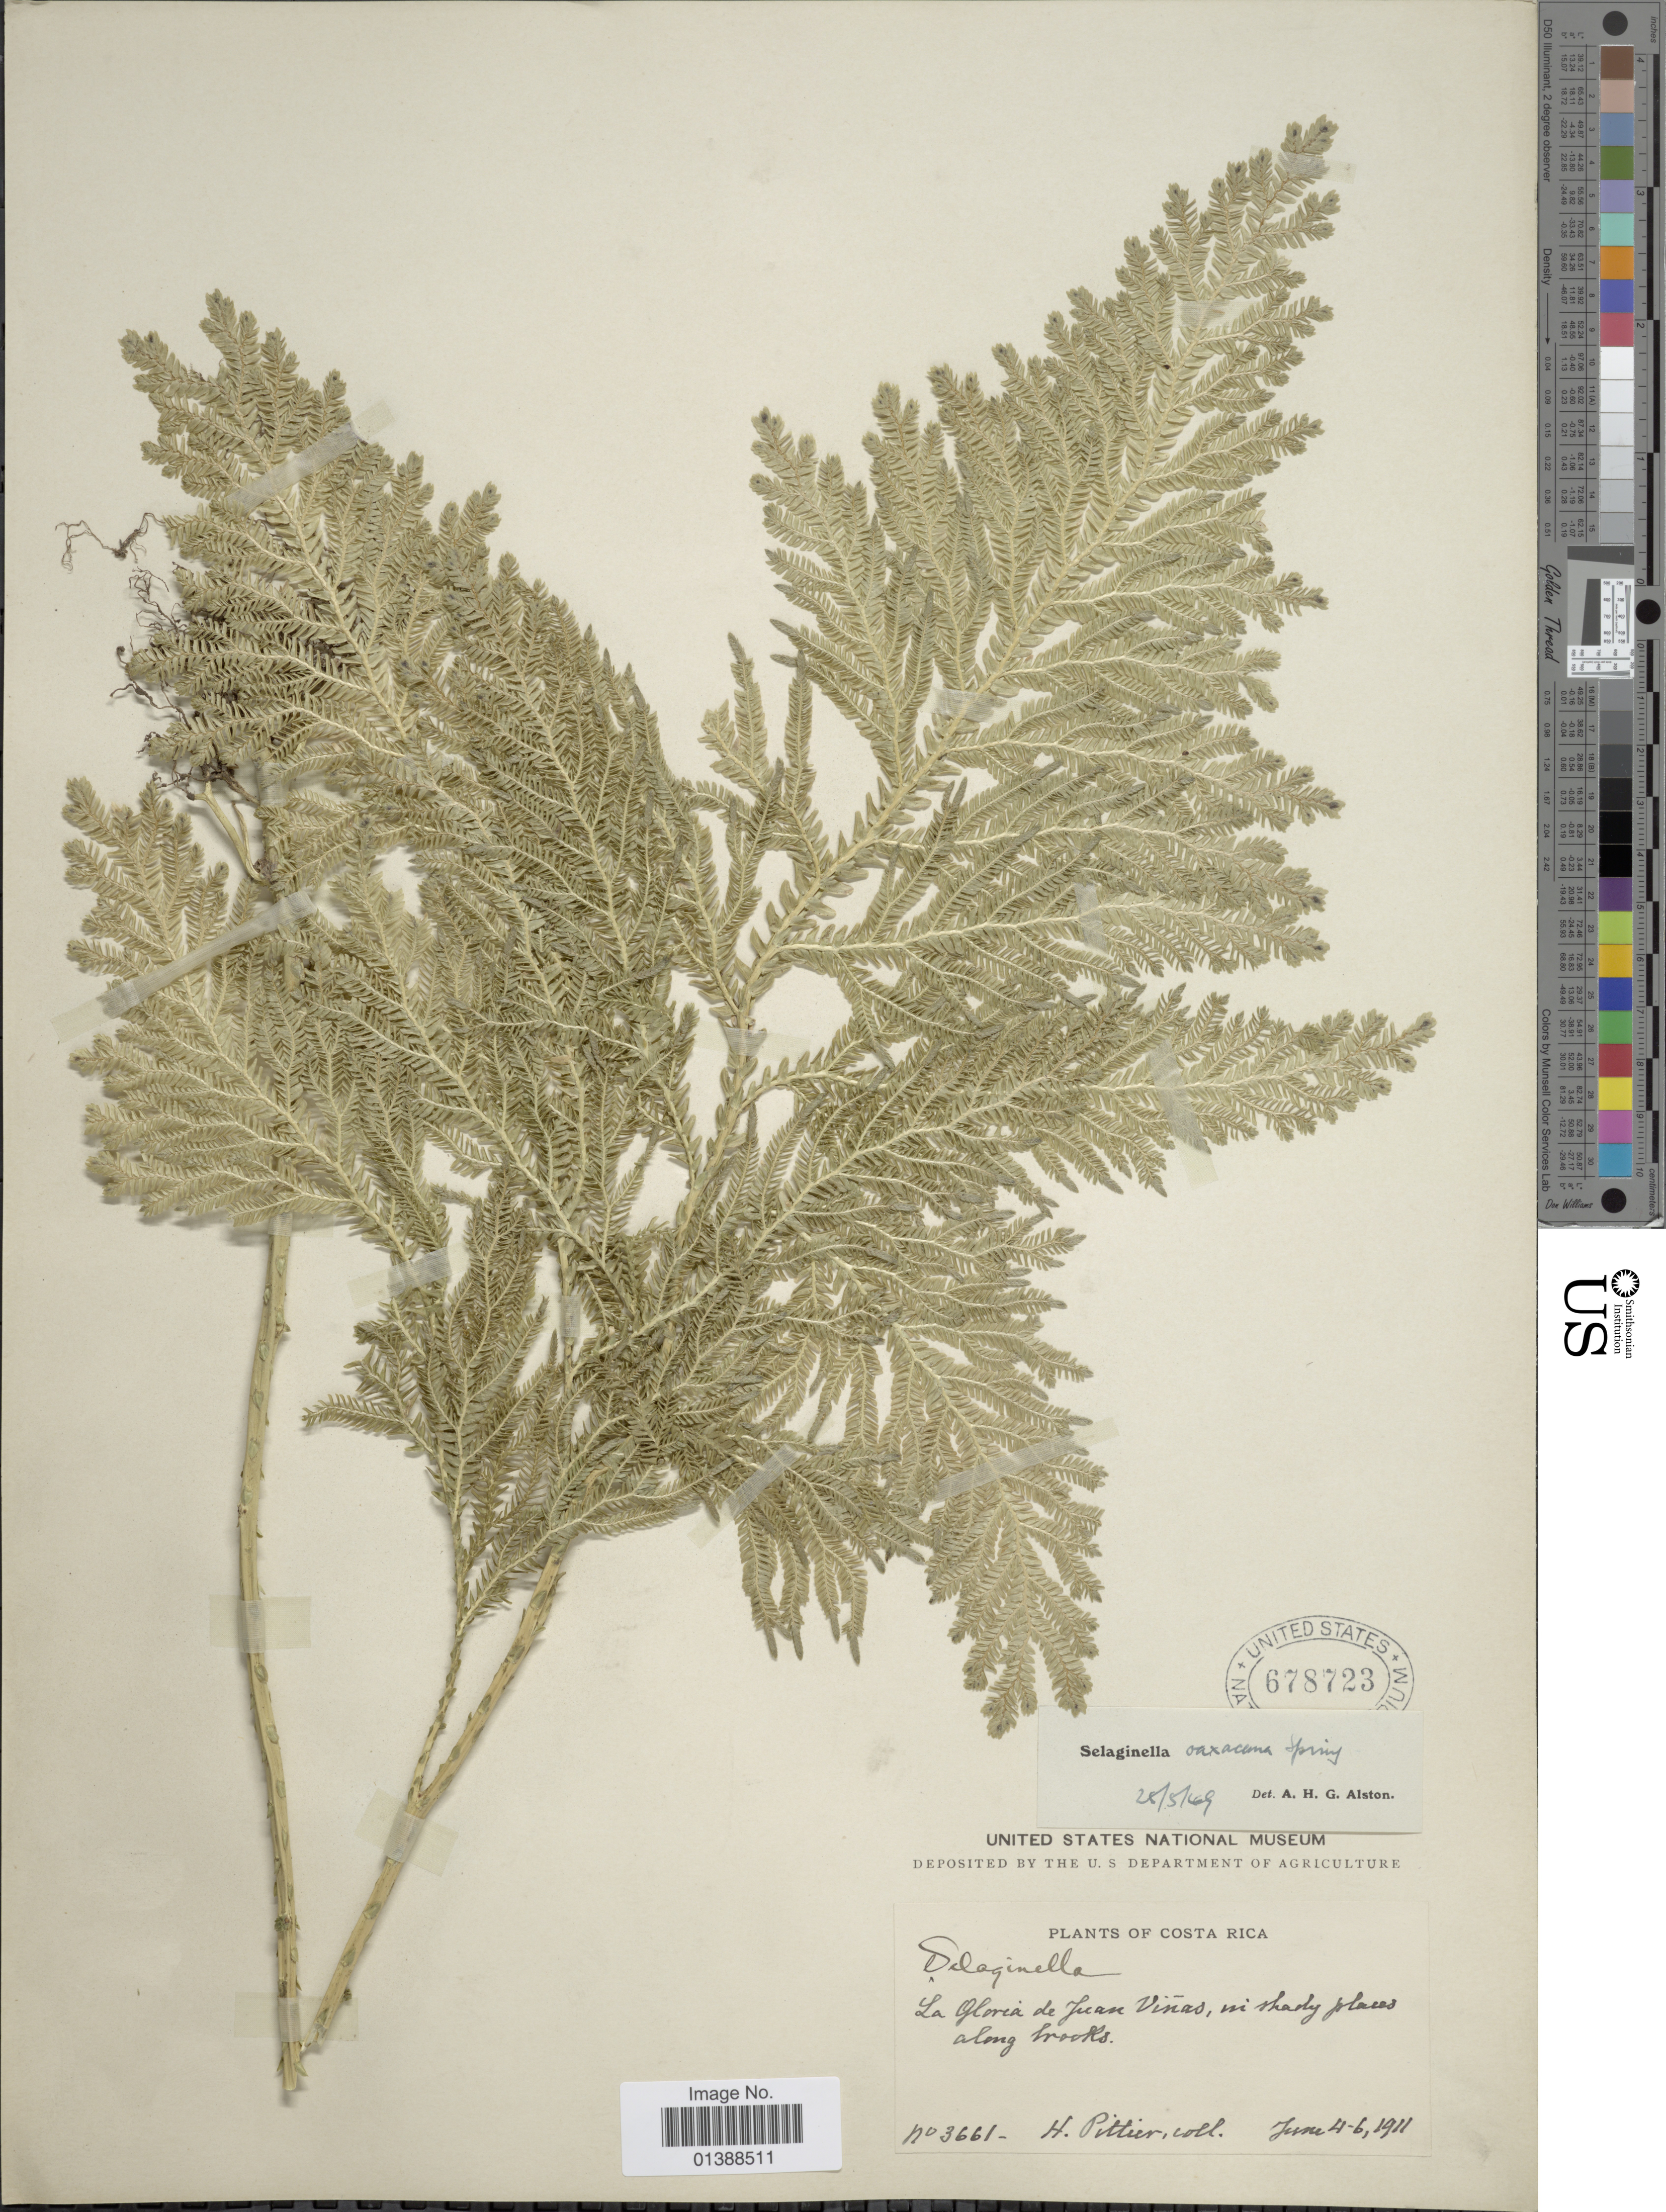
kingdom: Plantae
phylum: Tracheophyta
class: Lycopodiopsida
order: Selaginellales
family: Selaginellaceae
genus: Selaginella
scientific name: Selaginella oaxacana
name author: Spring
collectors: H. F. Pittier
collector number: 3661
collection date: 1911-06-04/1911-06-06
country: Costa Rica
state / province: Cartago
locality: La Gloria de Juan Viñas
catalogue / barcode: US 678723